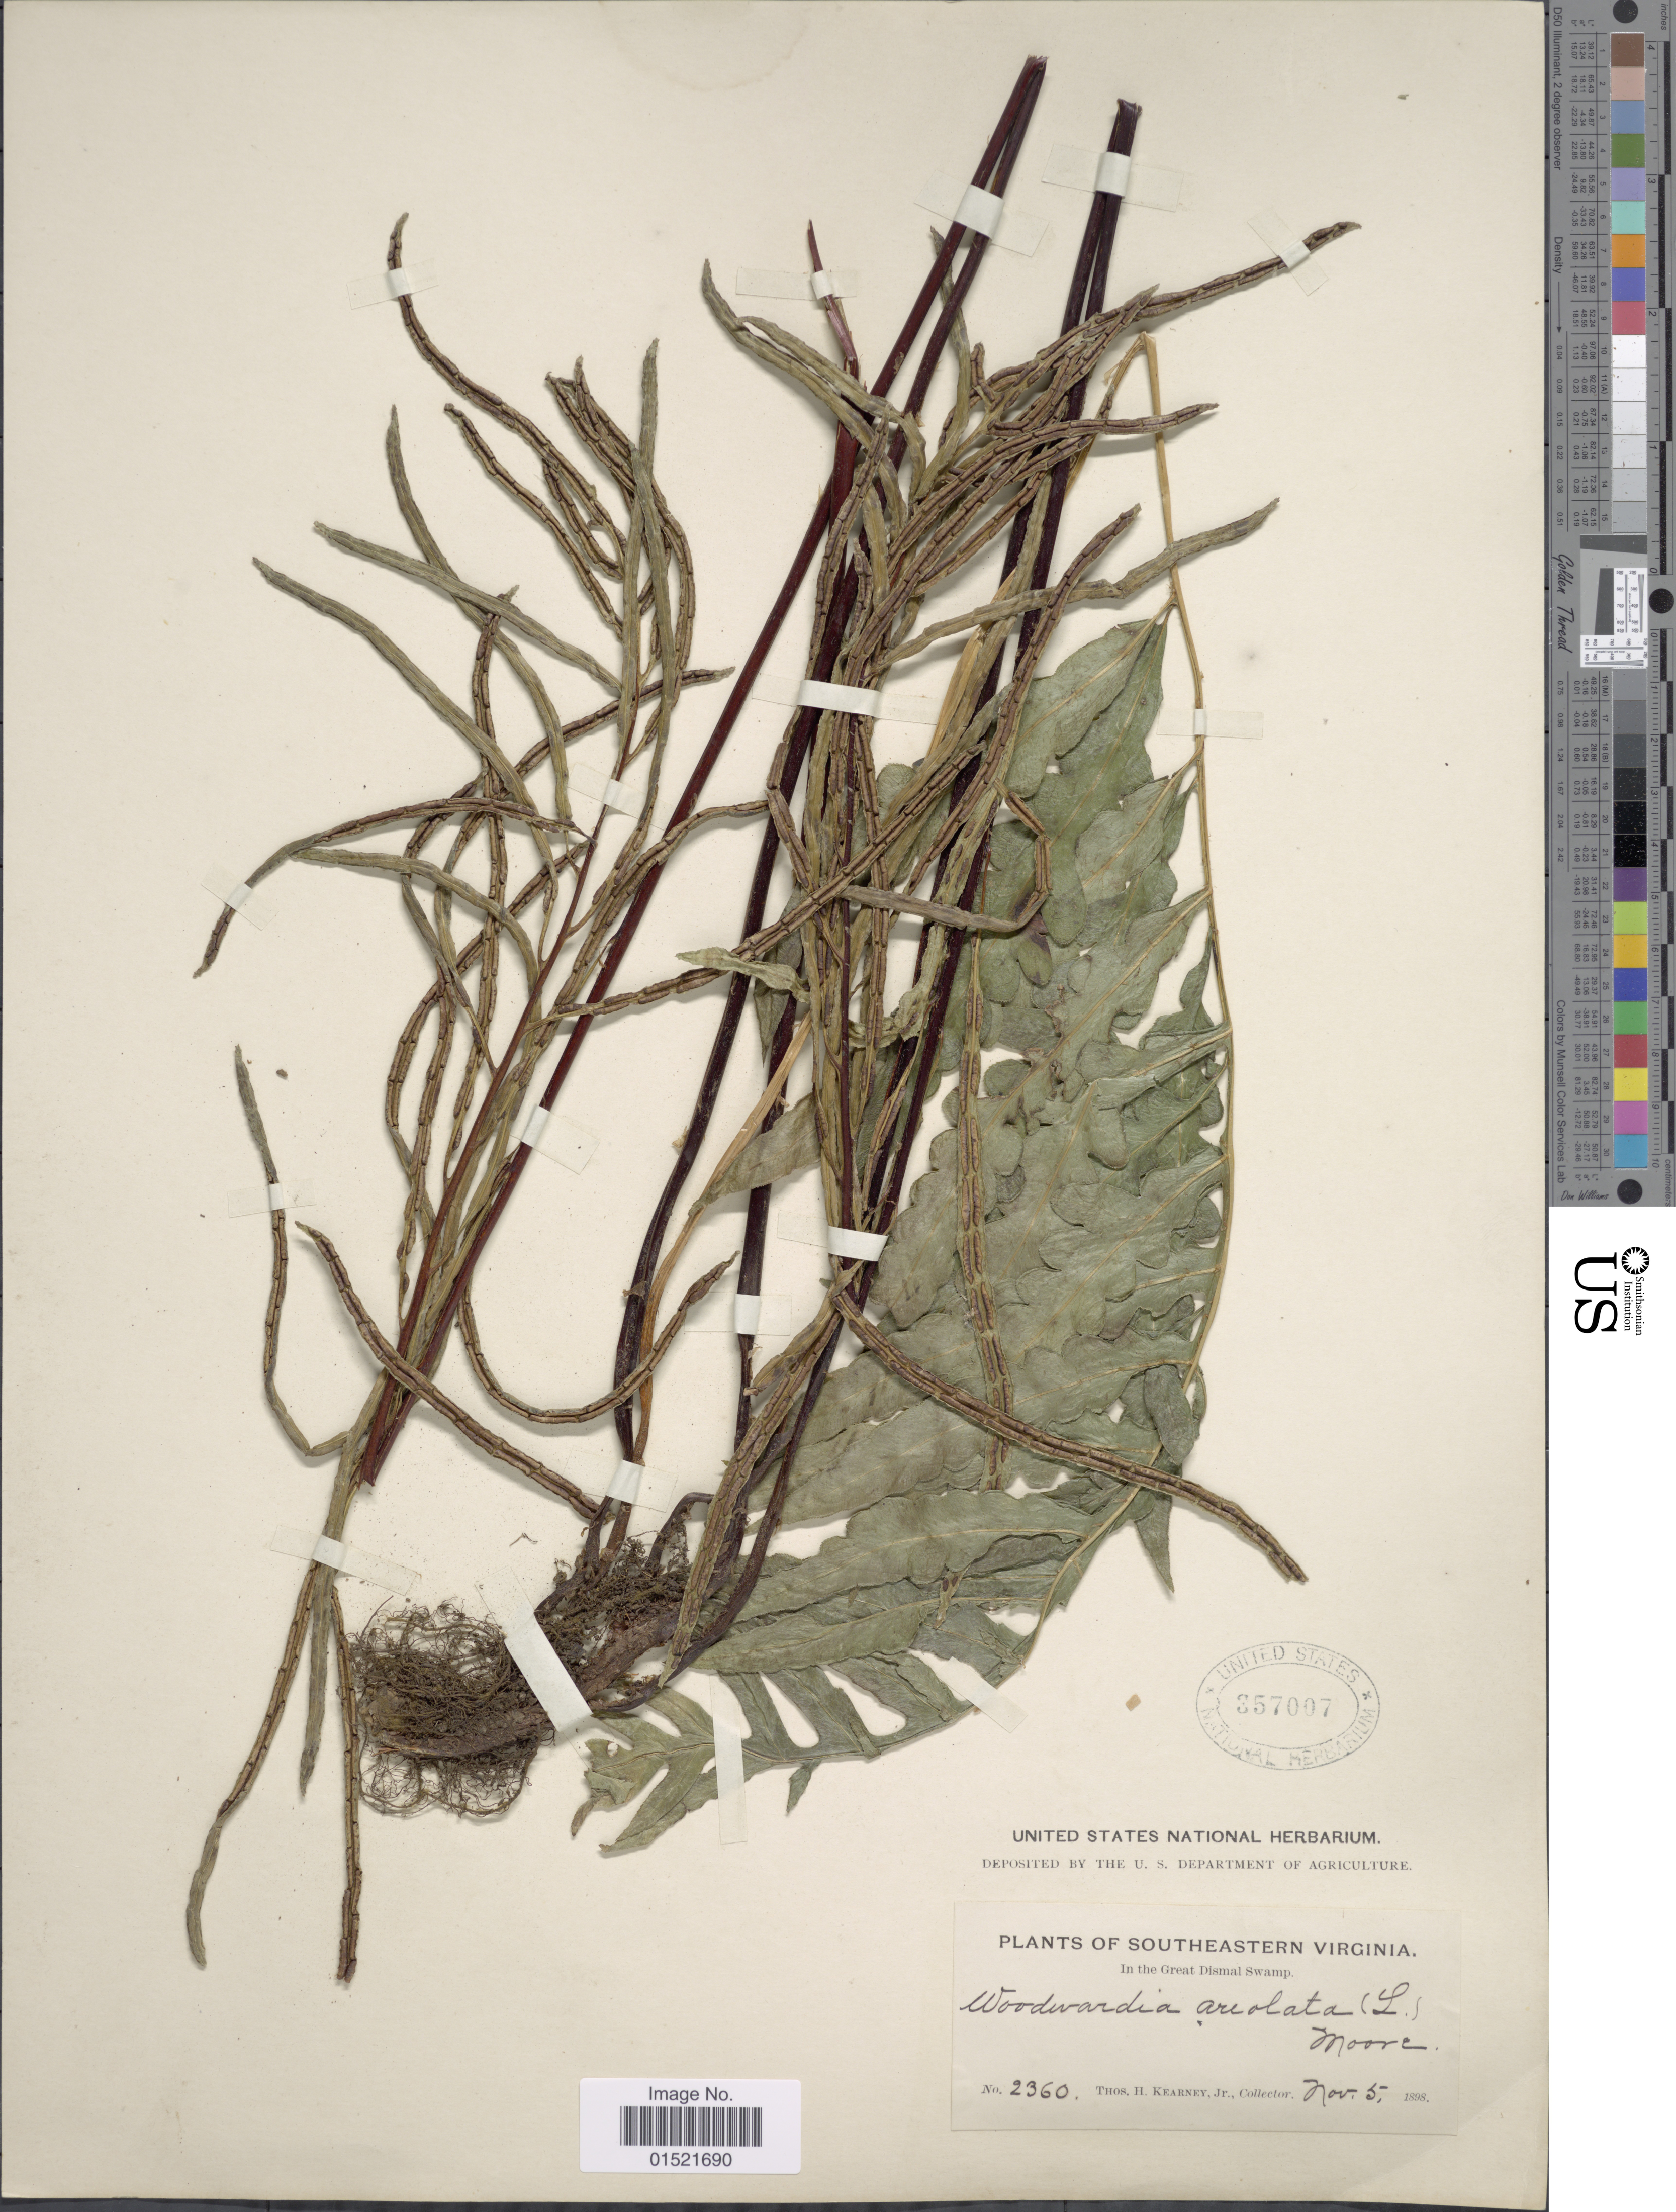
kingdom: Plantae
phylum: Tracheophyta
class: Polypodiopsida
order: Polypodiales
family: Blechnaceae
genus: Woodwardia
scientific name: Woodwardia areolata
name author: (L.) T. Moore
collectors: T. H. Kearney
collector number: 2360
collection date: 1898-11-05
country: United States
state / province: Virginia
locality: Southeastern Virginia, in the Great Dismal Swamp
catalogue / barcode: US 357007